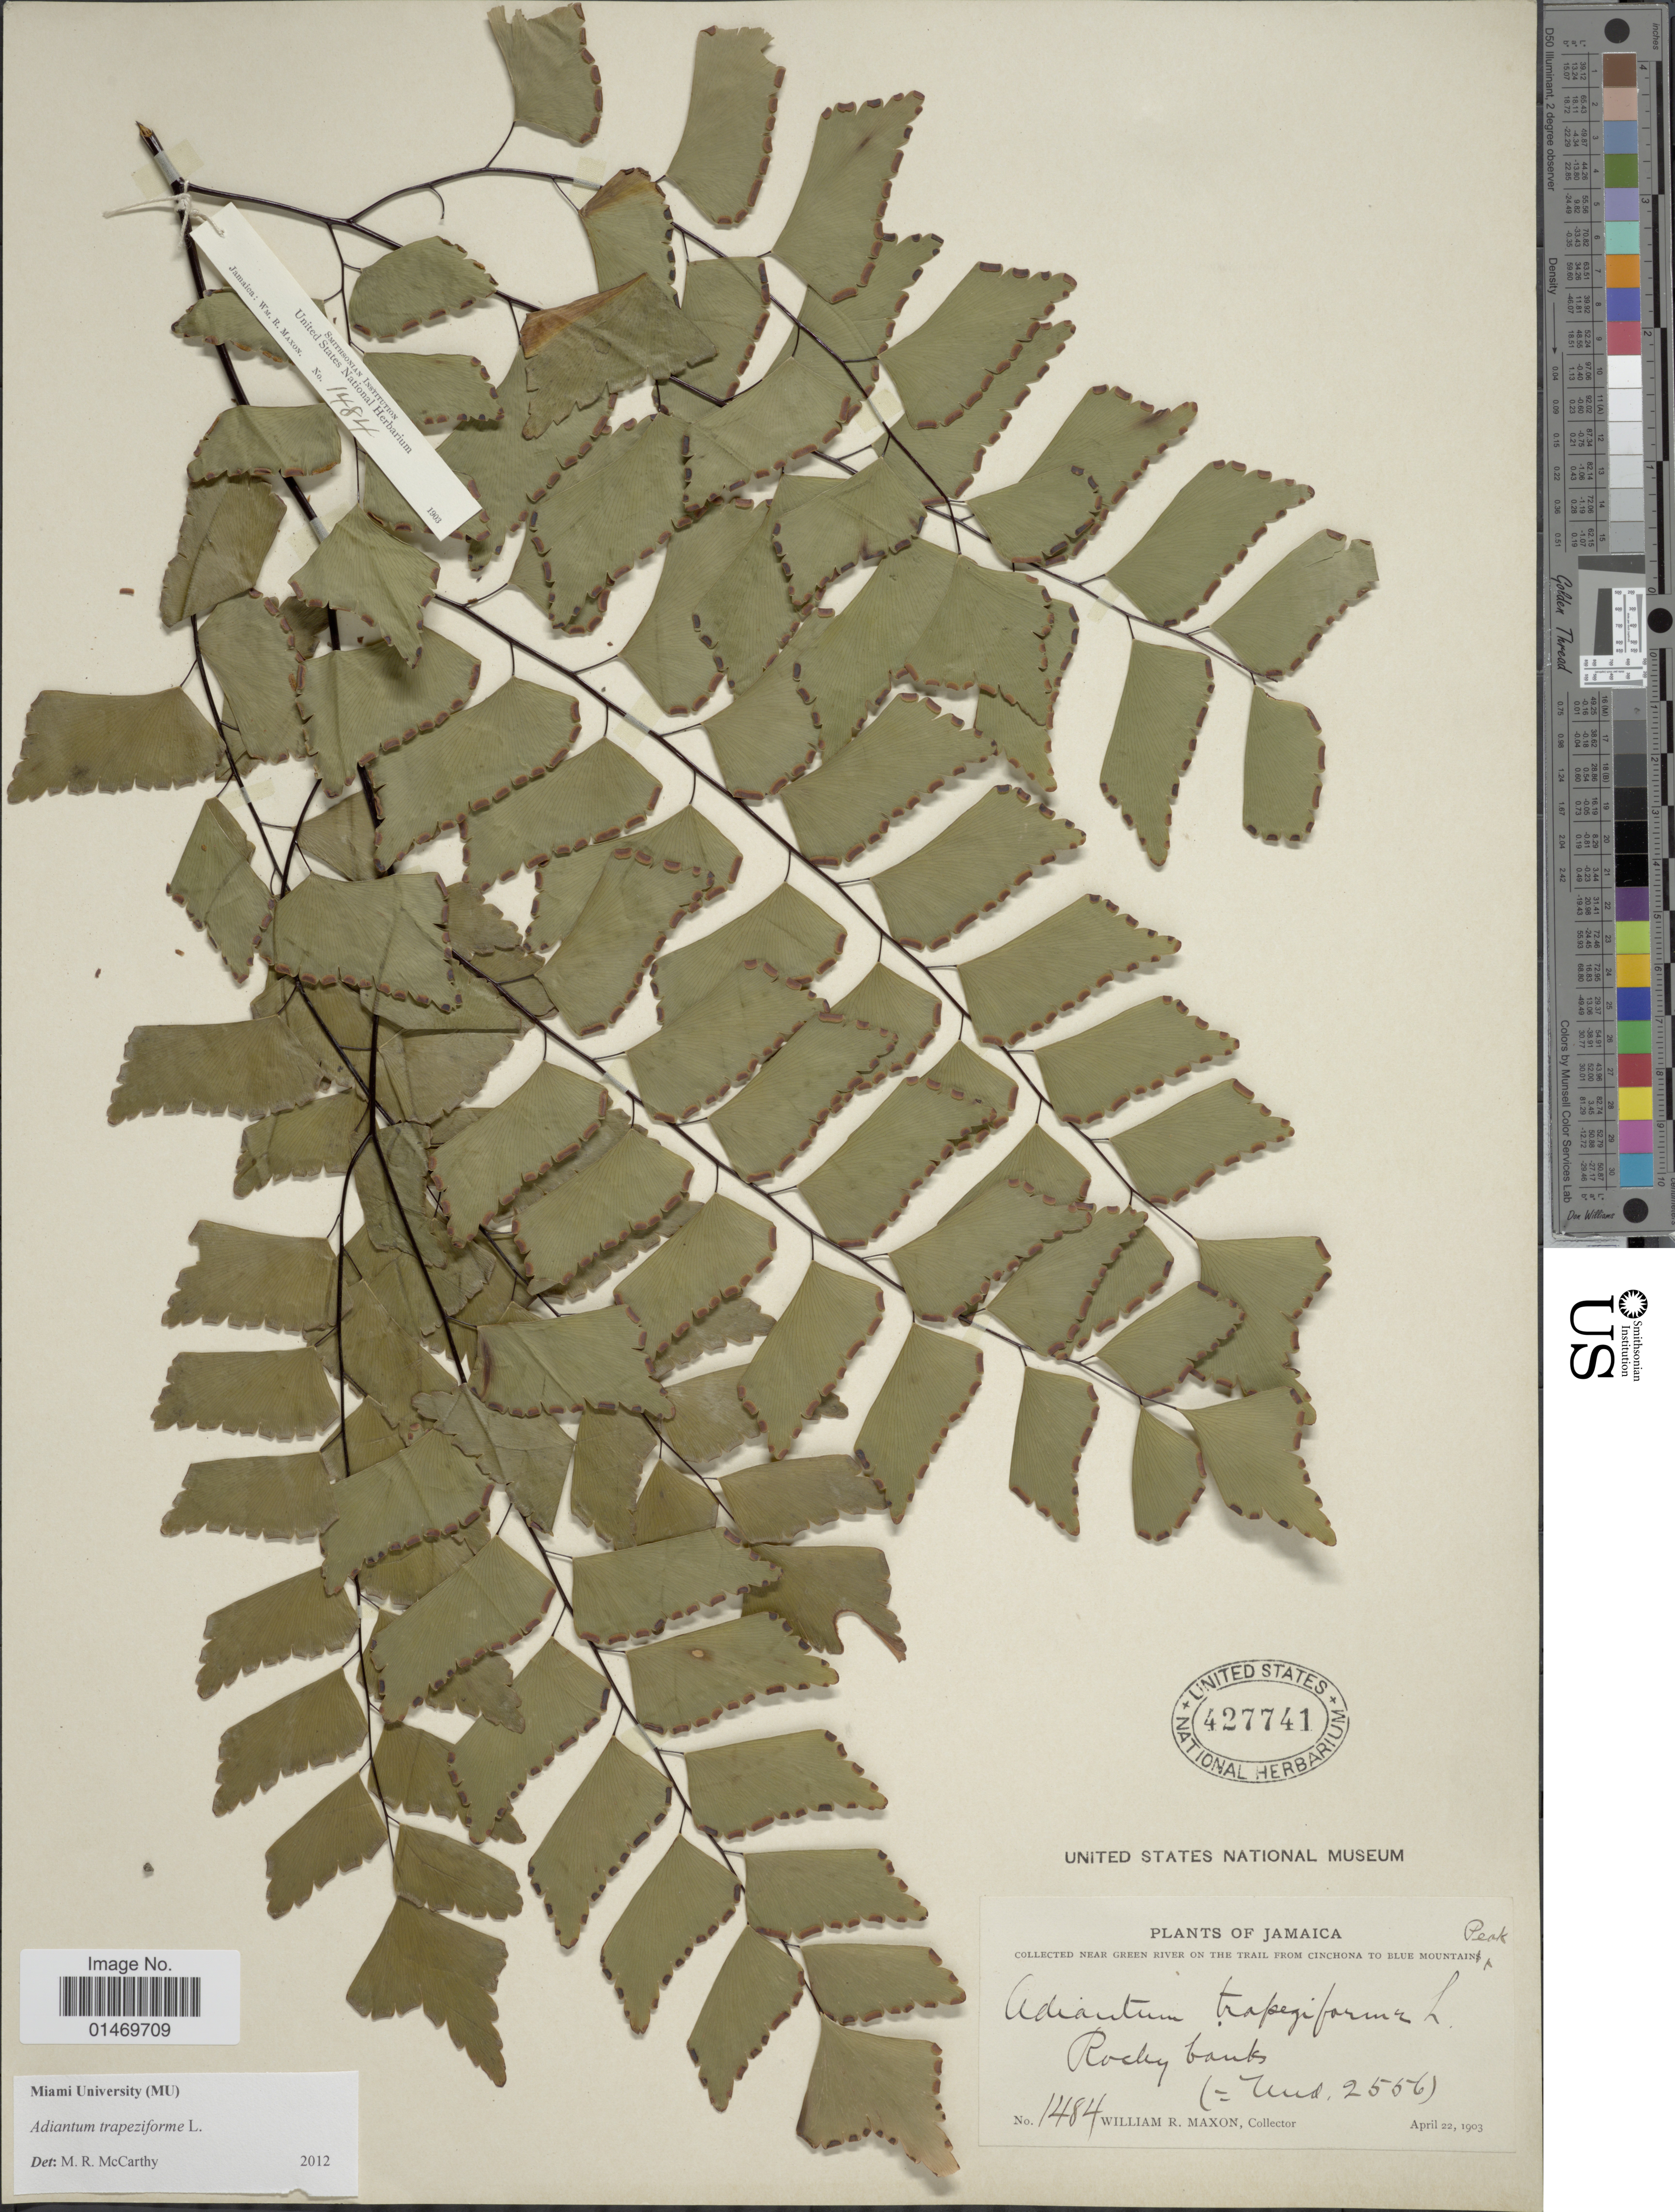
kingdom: Plantae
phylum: Tracheophyta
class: Polypodiopsida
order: Polypodiales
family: Pteridaceae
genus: Adiantum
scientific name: Adiantum trapeziforme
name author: L.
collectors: W. R. Maxon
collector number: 1484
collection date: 1903-04-22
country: Jamaica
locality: Jamaica, near Green River on the trail from Cinchona to Blue Mountain.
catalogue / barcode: US 427741